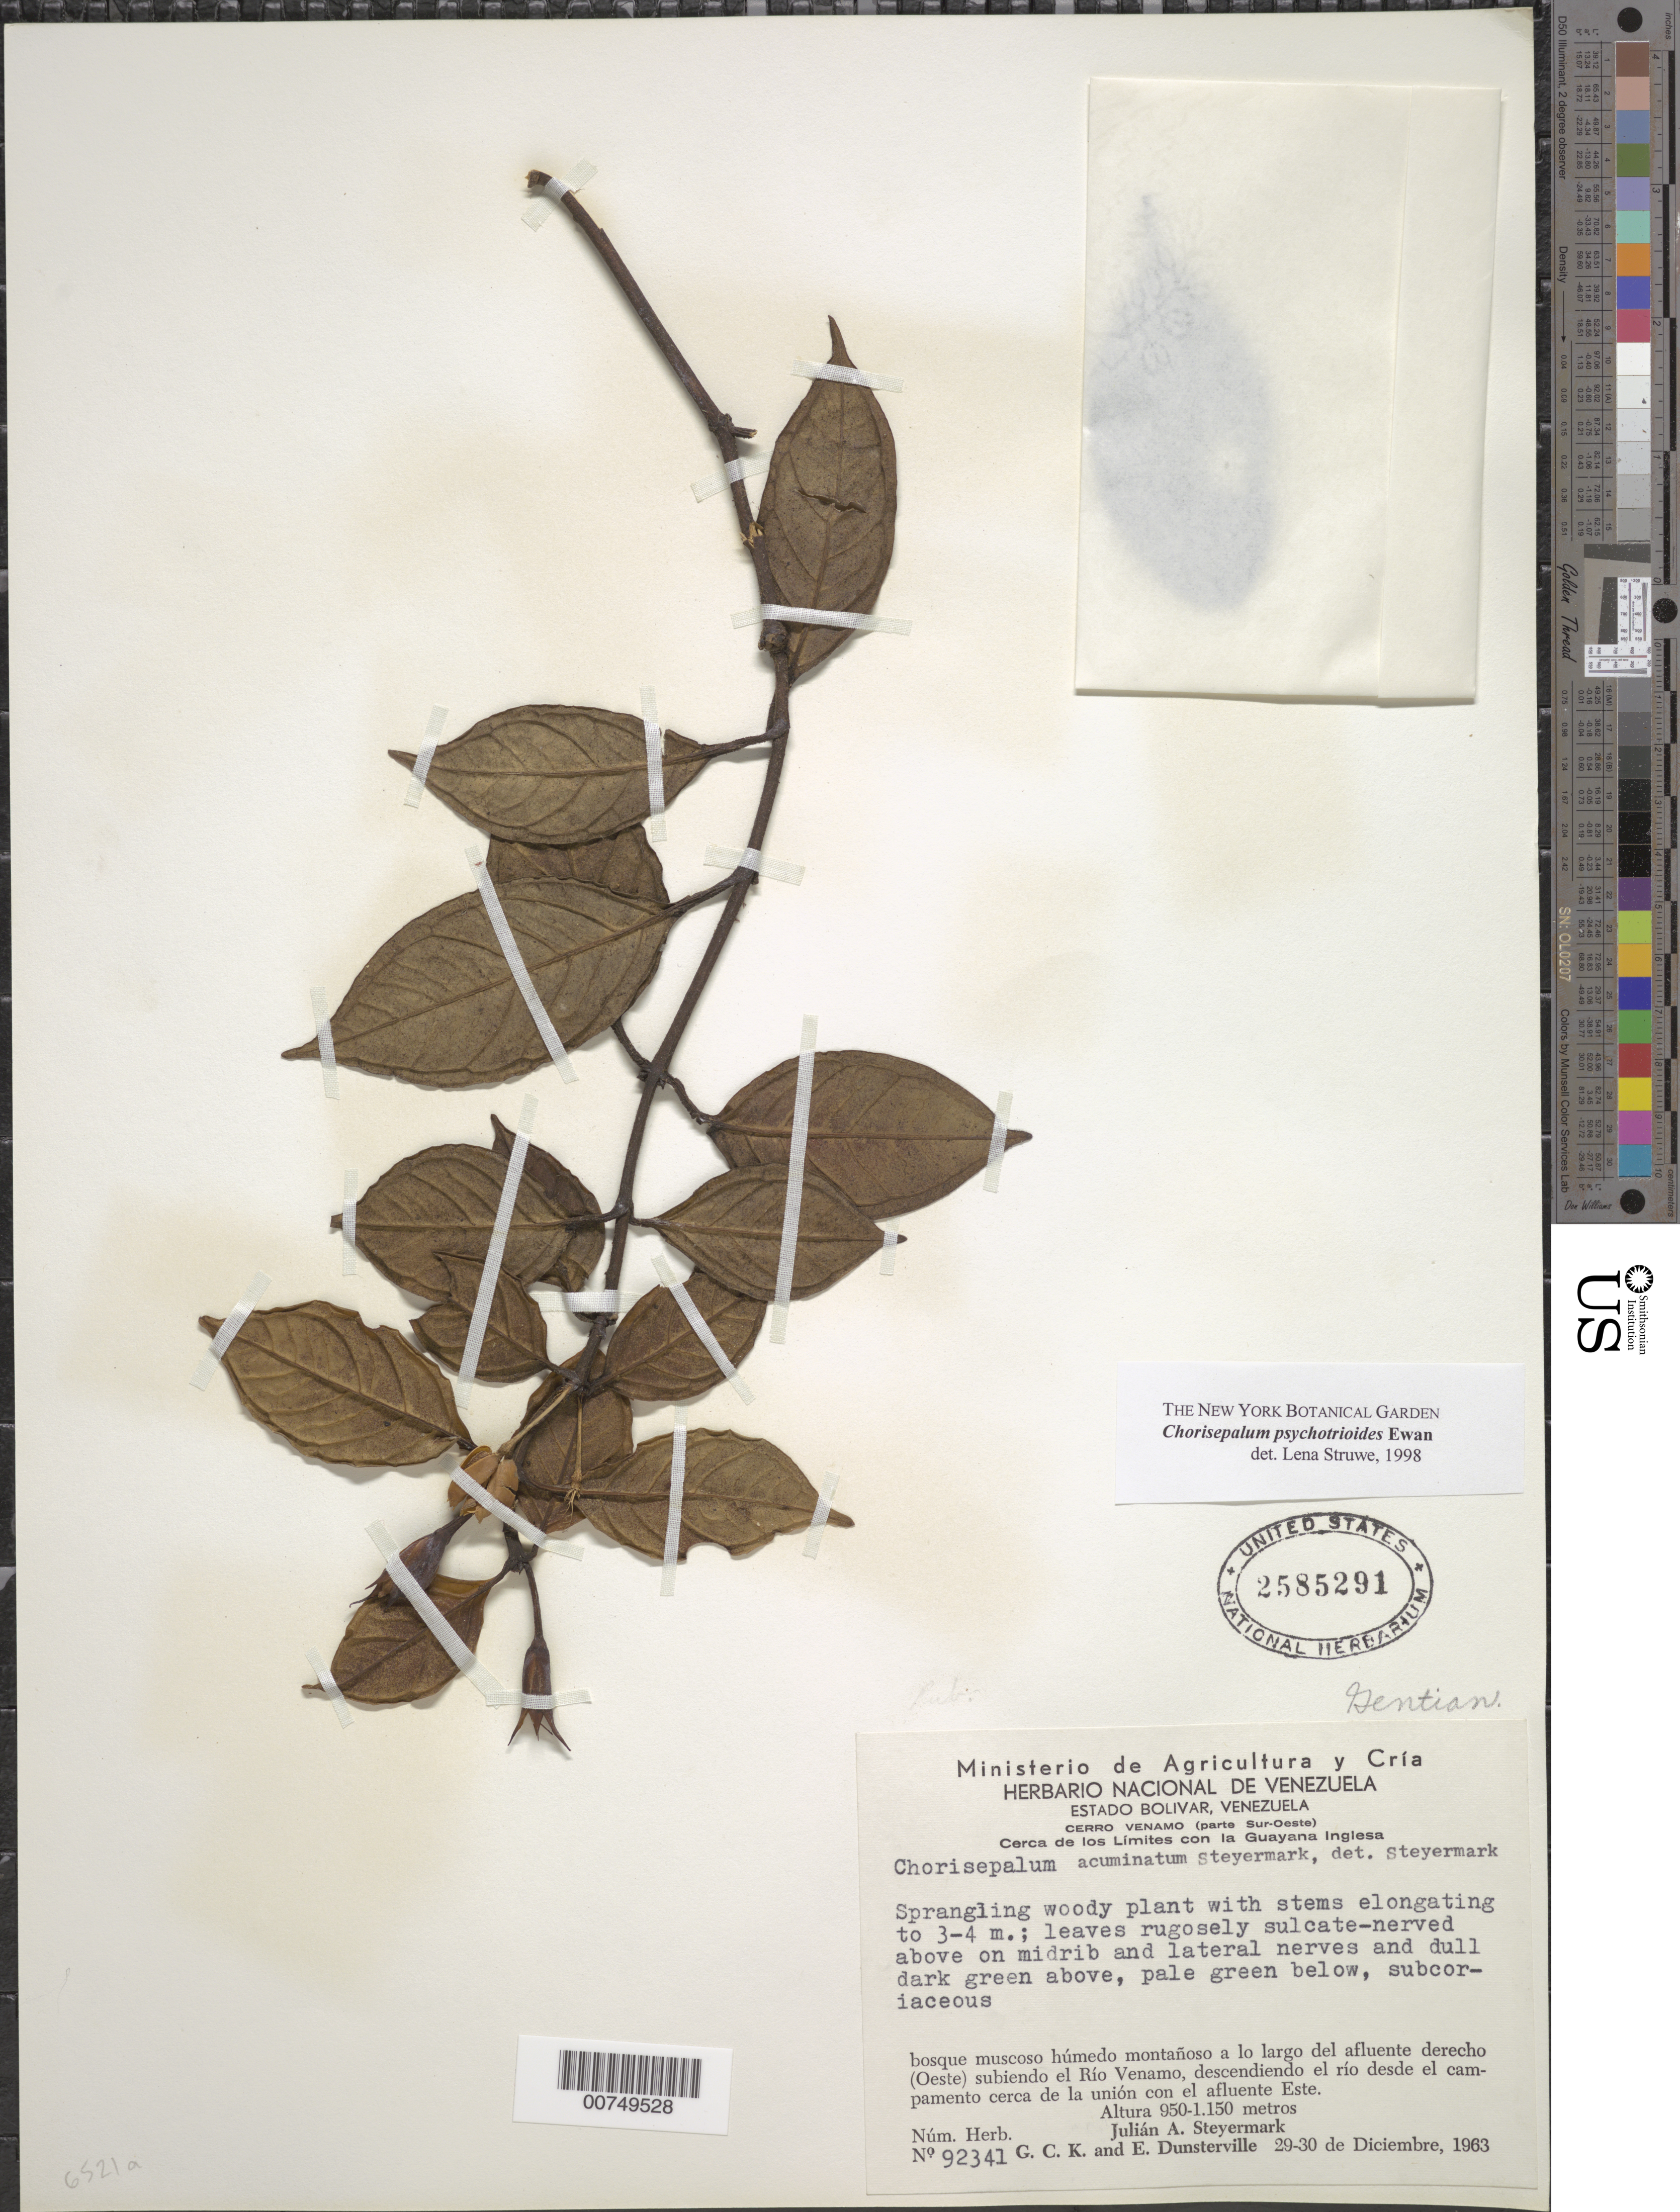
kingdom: Plantae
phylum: Tracheophyta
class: Magnoliopsida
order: Gentianales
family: Gentianaceae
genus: Chorisepalum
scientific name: Chorisepalum psychotrioides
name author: Ewan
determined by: Struwe, L.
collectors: J. Steyermark, G. C. K. Dunsterville & E. Dunsterville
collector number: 92341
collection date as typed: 29-Dec-63 to 30-Dec-63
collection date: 1963-12-29/1963-12-30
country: Venezuela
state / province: Bolívar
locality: Cerro Venamo, Río Venamo, cerca de los limites con Guayana Inglesa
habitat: Bosque muscoso húmedo montañoso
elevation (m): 950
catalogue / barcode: US 2585291